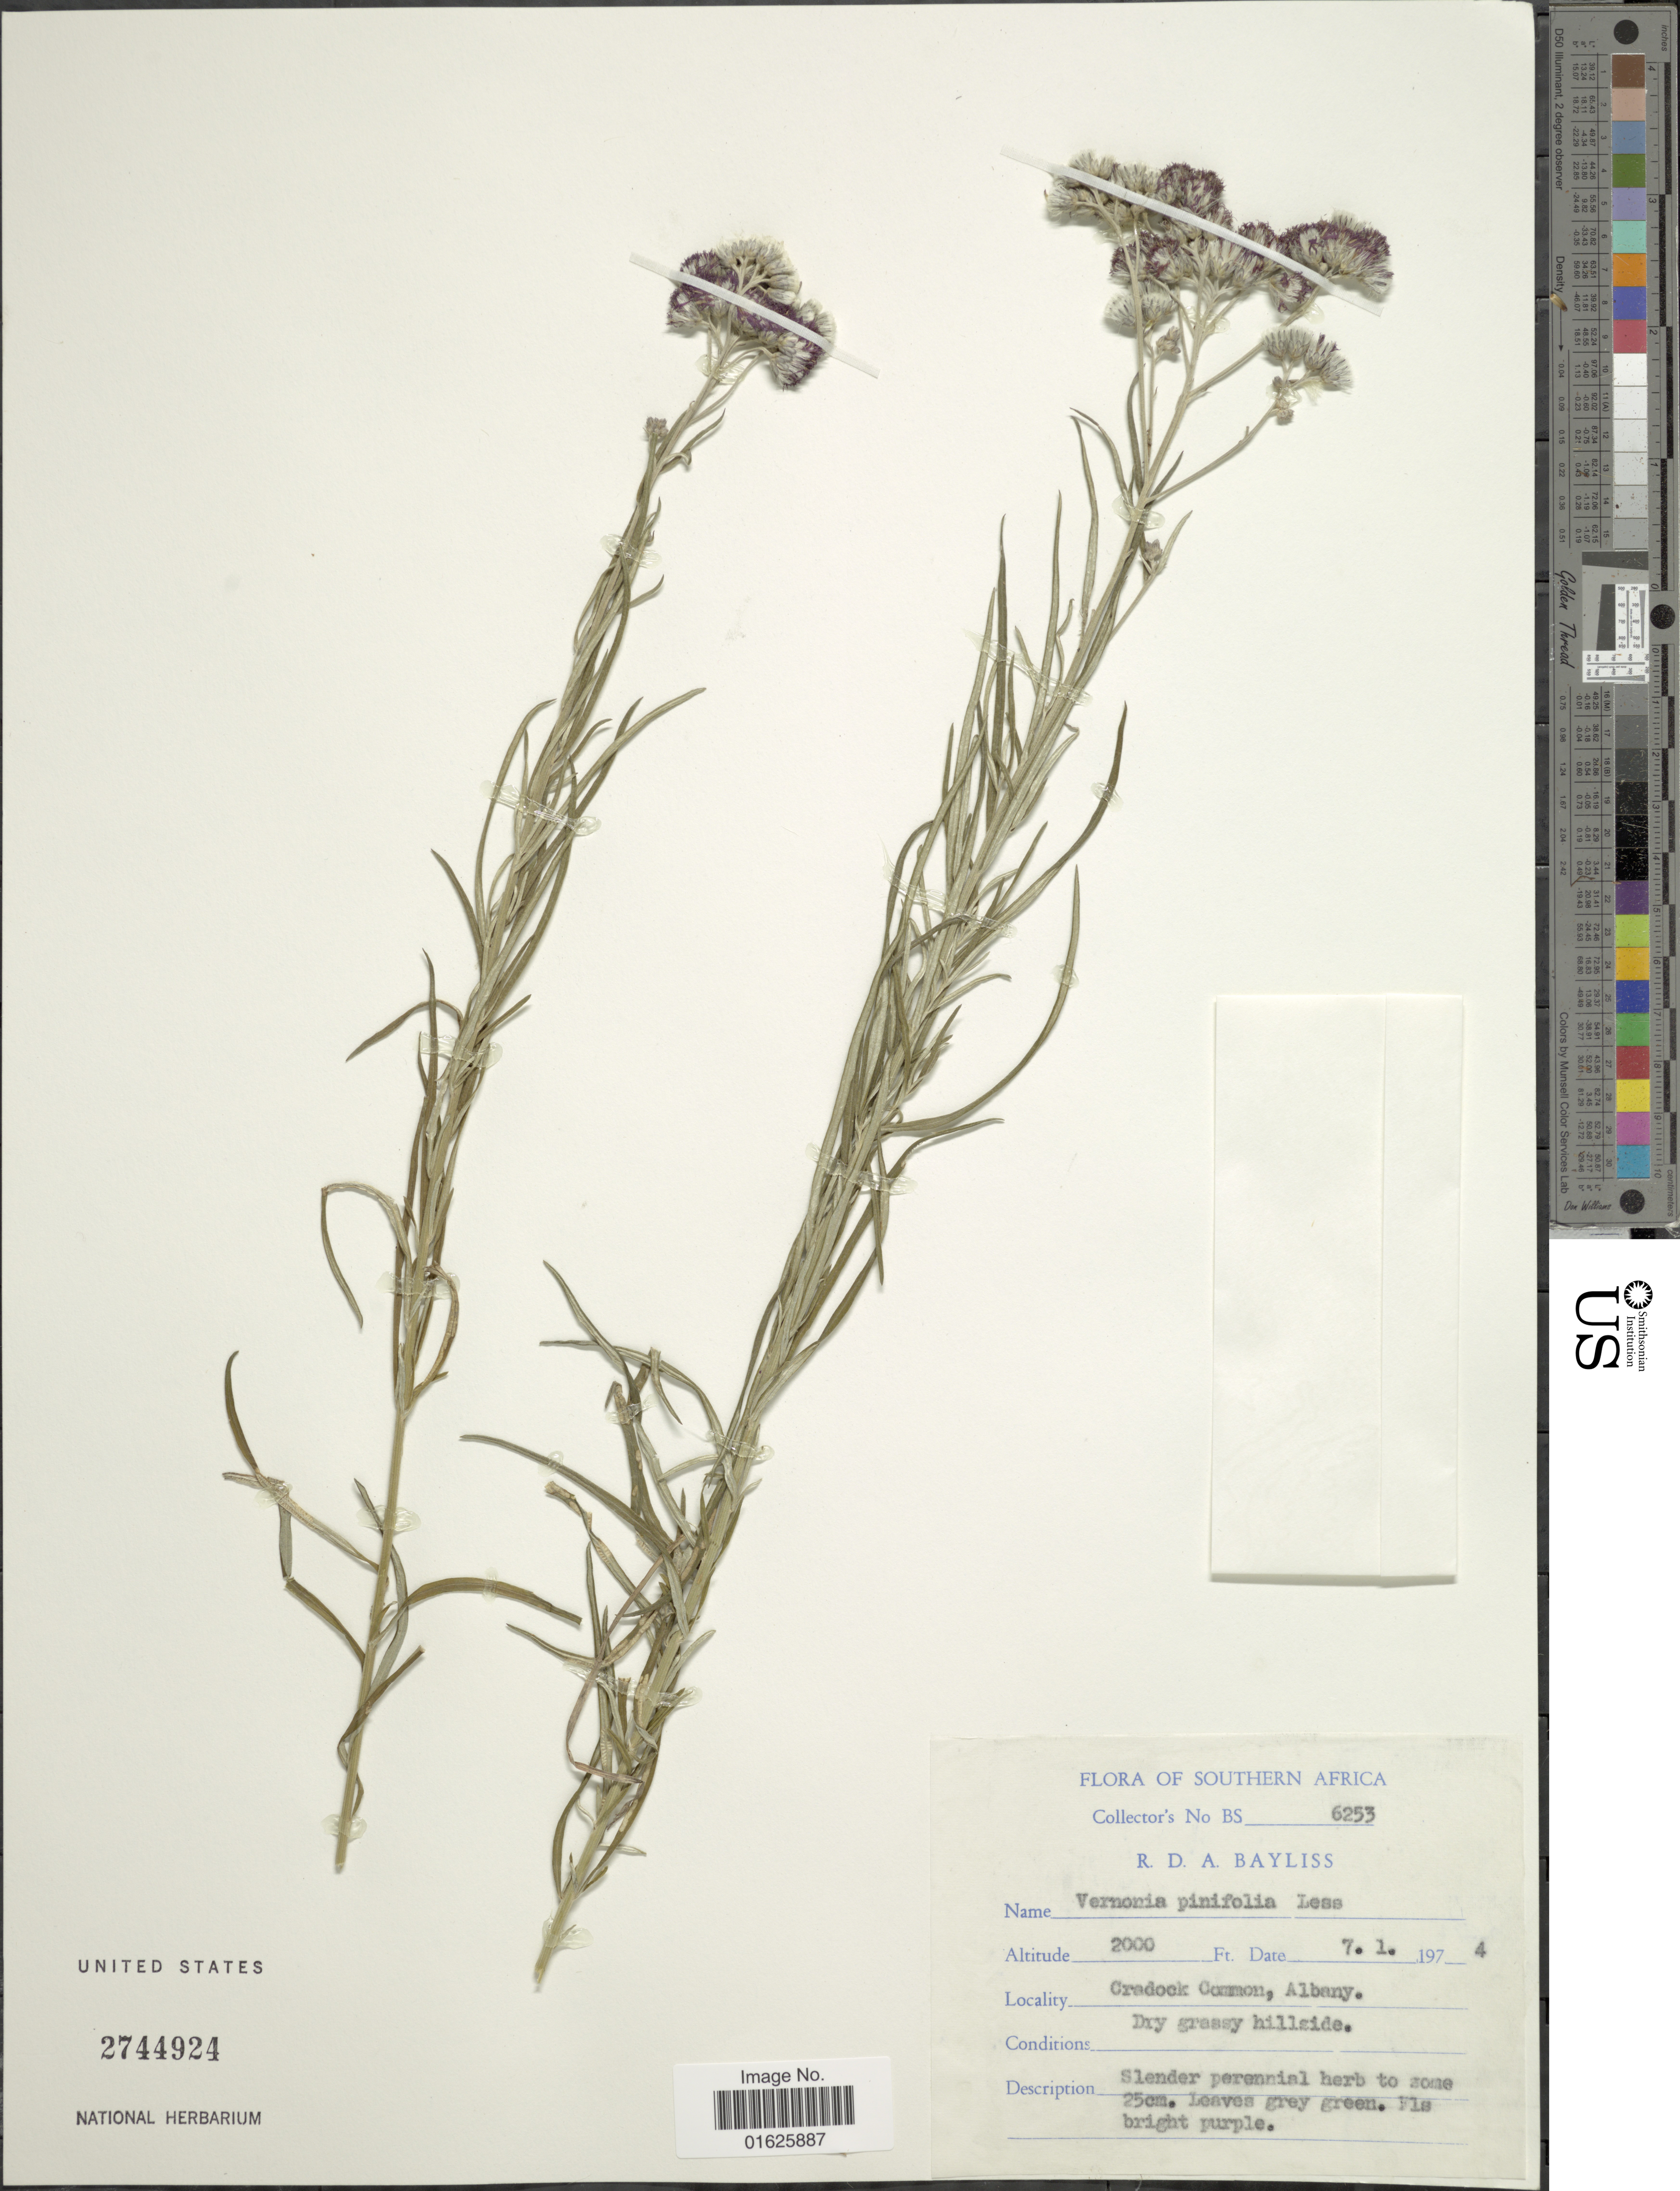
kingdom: Plantae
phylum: Tracheophyta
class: Magnoliopsida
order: Asterales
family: Asteraceae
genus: Hilliardiella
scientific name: Hilliardiella pinifolia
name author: (Less.) H. Rob.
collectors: R. Bayliss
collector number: BS 6253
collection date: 1974-01-07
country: South Africa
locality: Southern Africa, Cradock Coomon, Albany, Dry grassy hillside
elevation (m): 610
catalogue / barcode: US 2744924